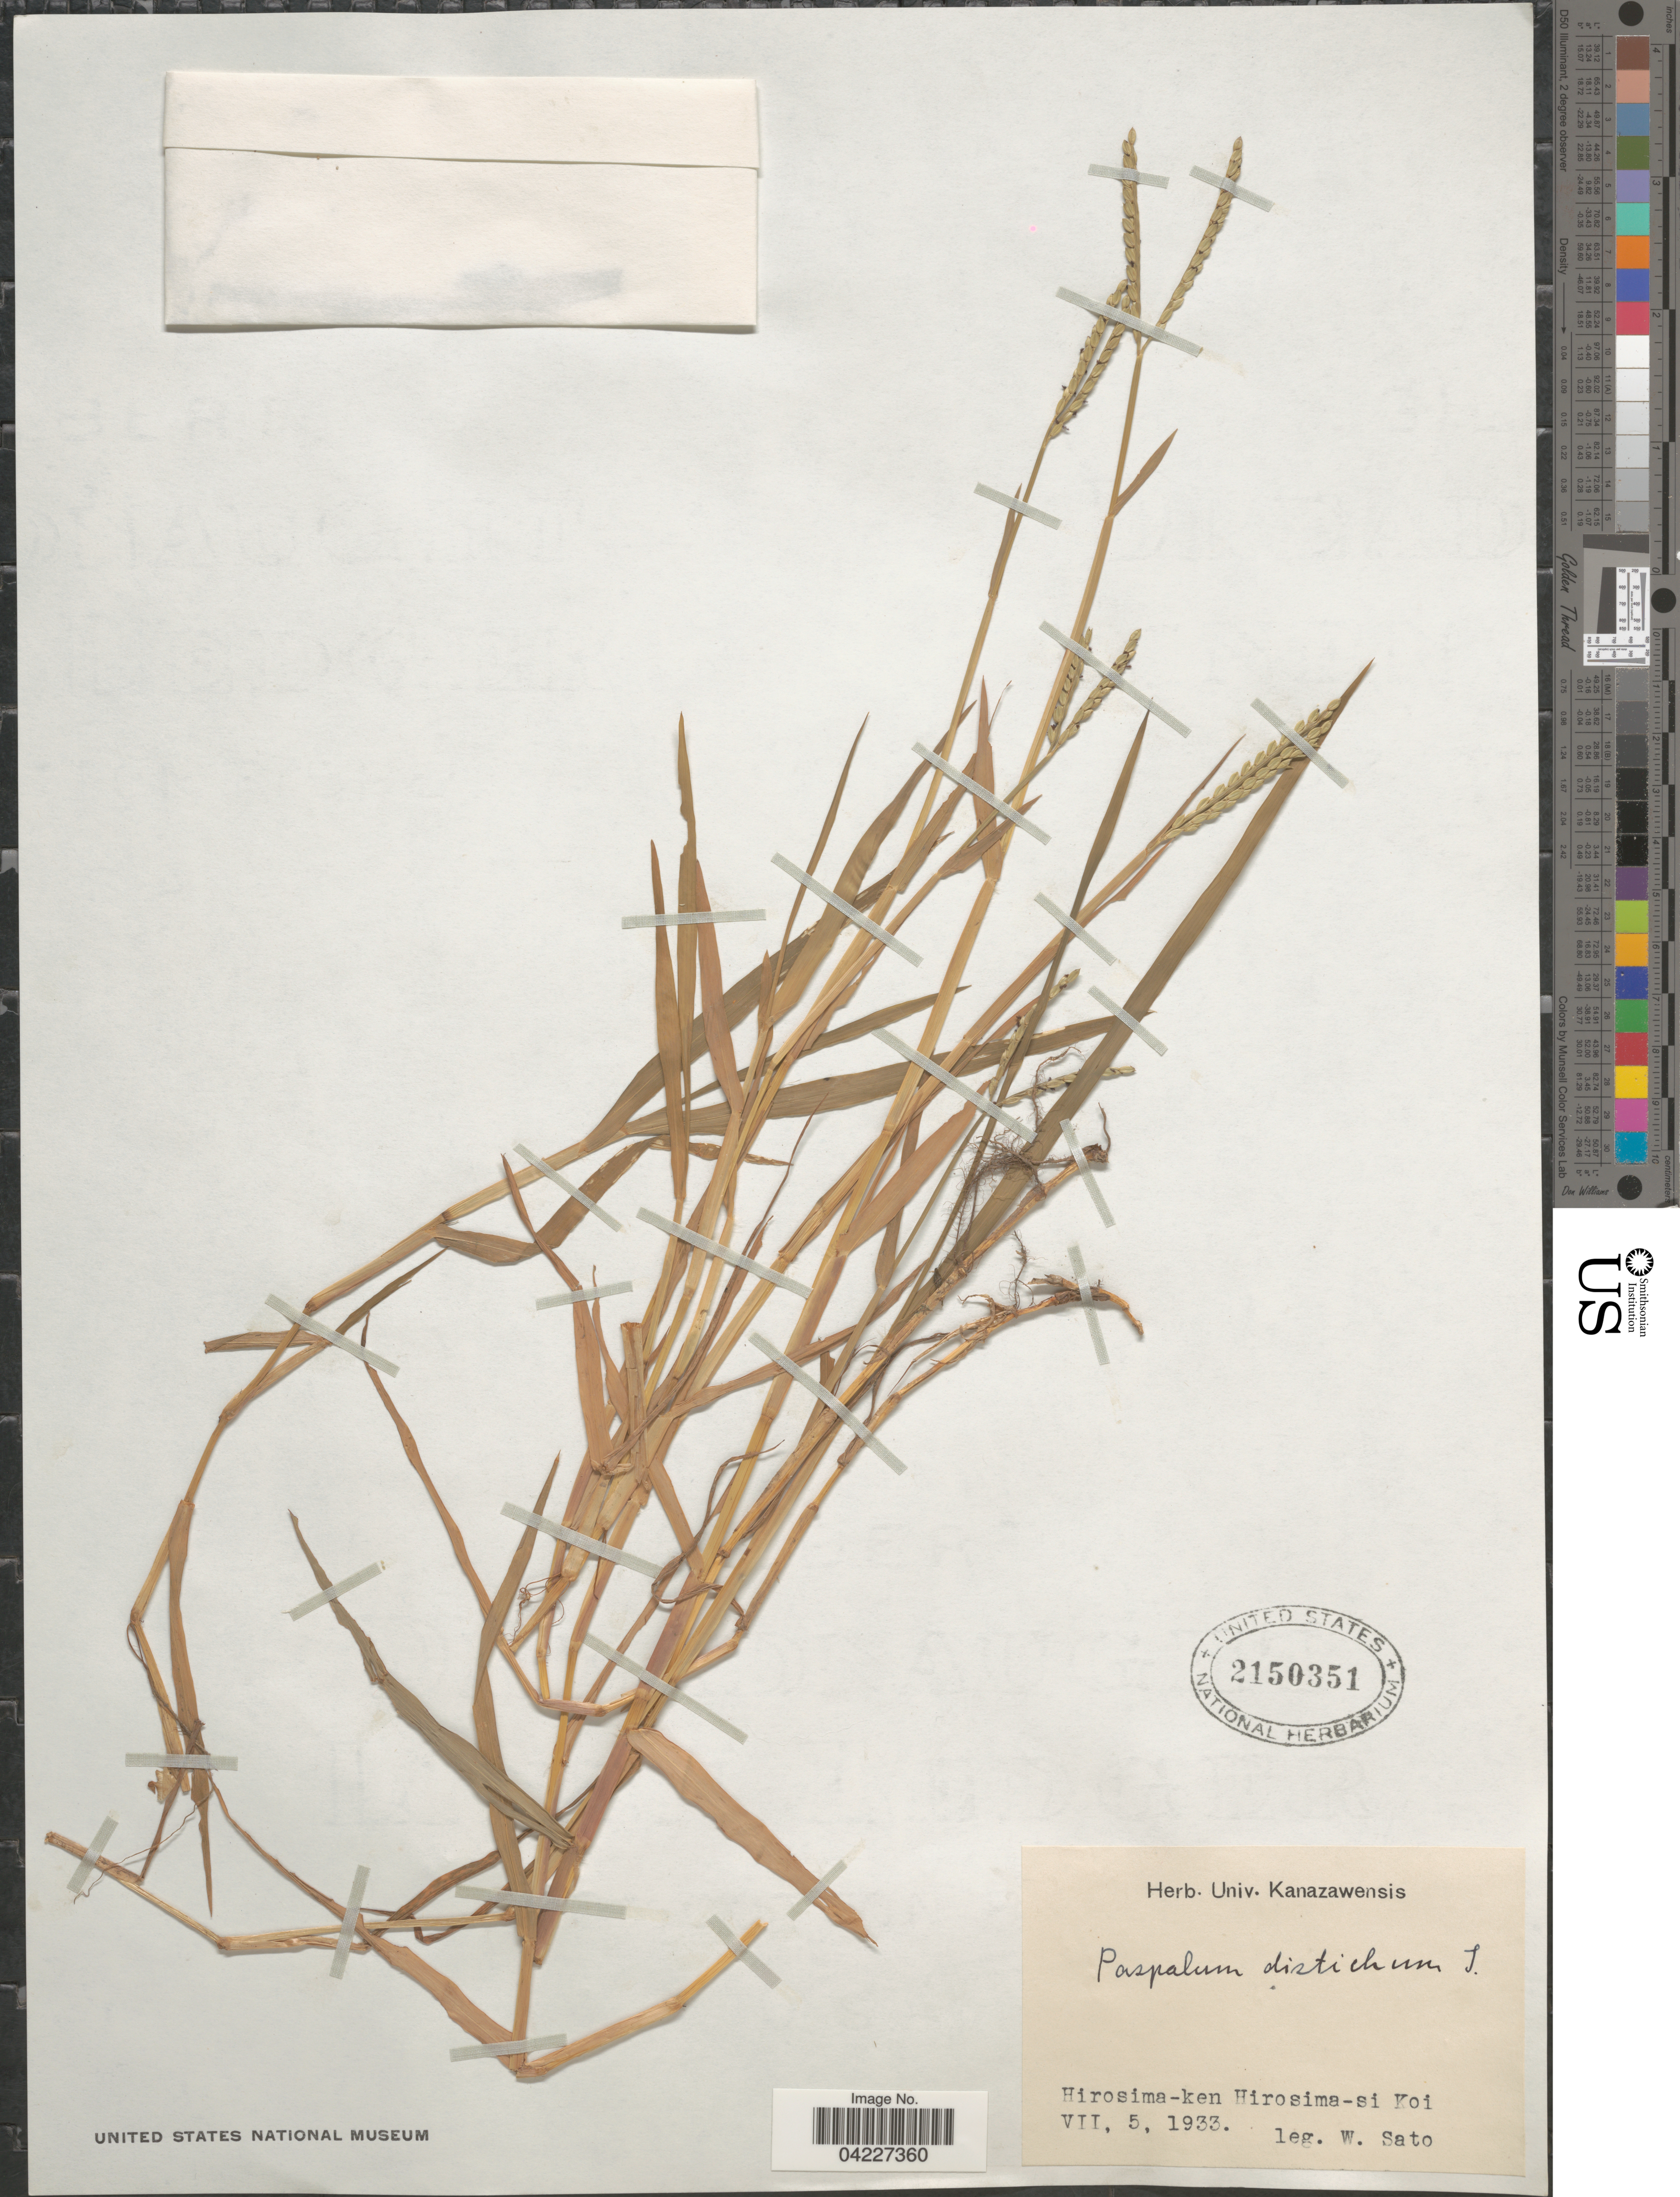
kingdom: Plantae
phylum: Tracheophyta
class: Liliopsida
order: Poales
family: Poaceae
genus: Paspalum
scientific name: Paspalum paspalodes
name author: (Michx.) Scribn.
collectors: W. Sato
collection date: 1933-07-05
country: Japan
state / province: Hirosima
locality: Hirosima-ken Hirosima-si Koi.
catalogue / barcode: US 2150351